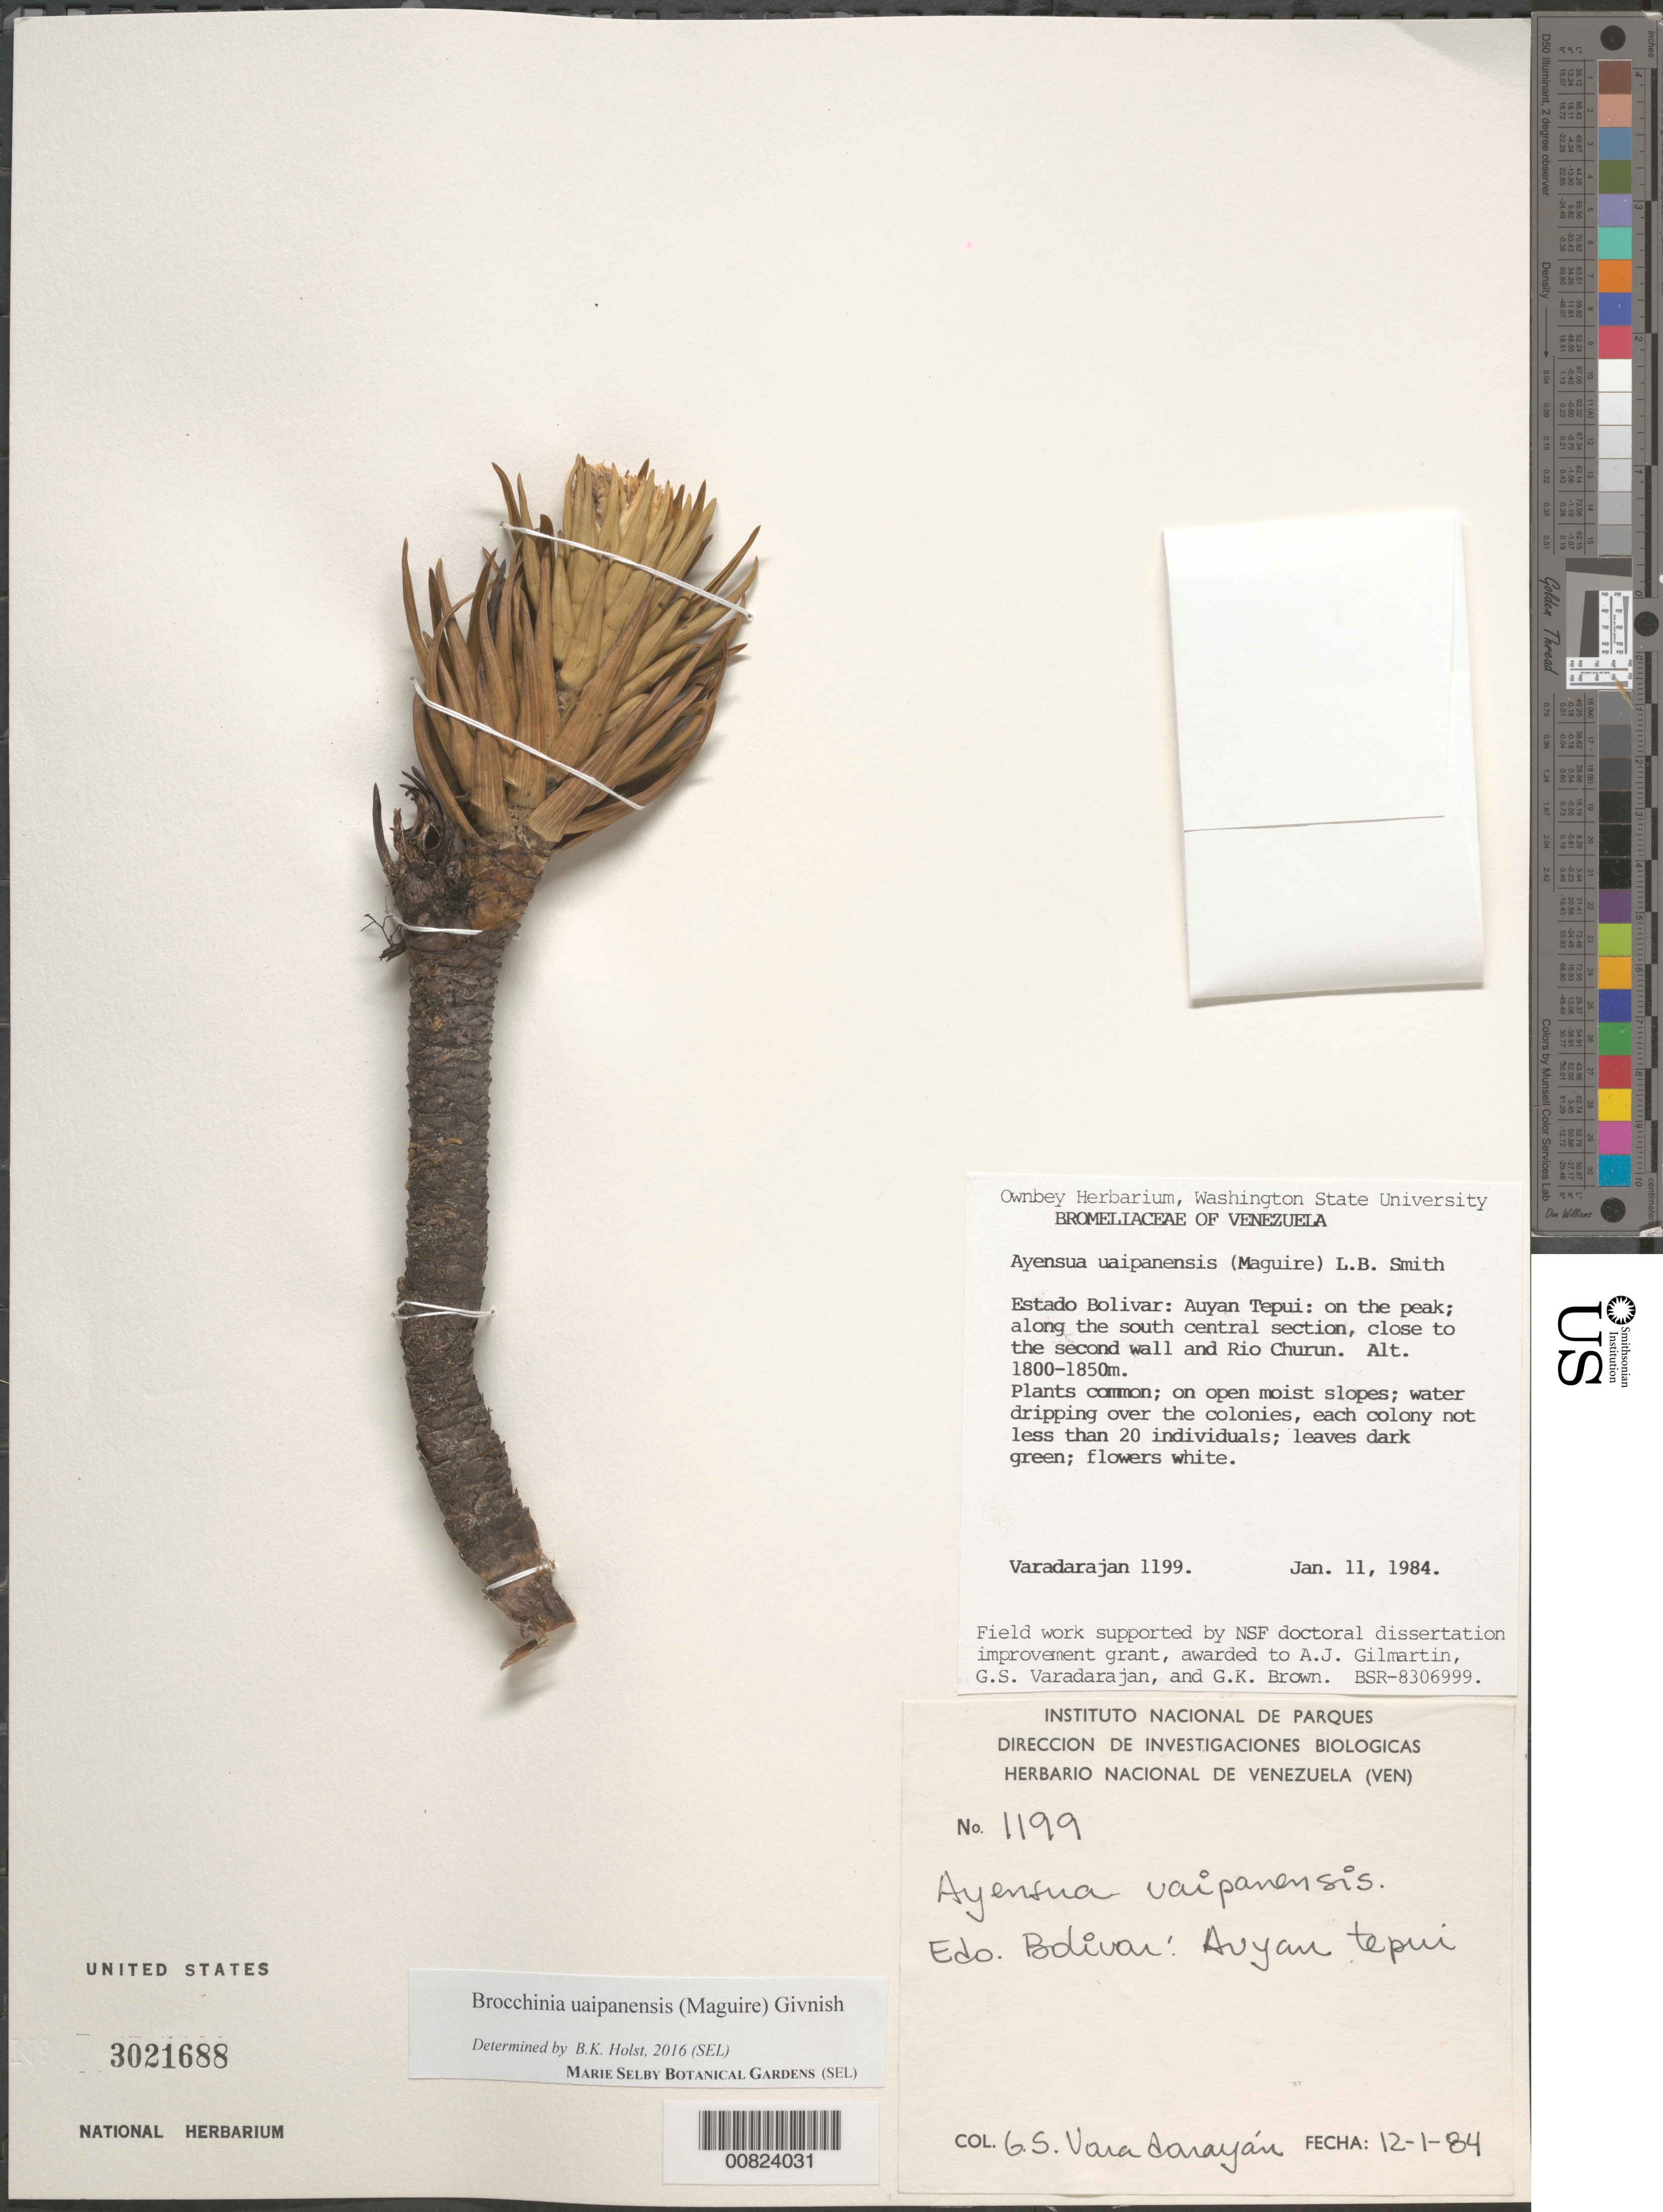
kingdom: Plantae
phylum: Tracheophyta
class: Liliopsida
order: Poales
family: Bromeliaceae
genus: Brocchinia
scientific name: Brocchinia uaipanensis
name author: (Maguire) Givnish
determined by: Holst, Bruce K.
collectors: G. S. Varadarajan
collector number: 1199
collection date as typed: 12-Jan-84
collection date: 1984-01-12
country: Venezuela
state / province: Bolívar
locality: Auyan-tepuí, on the peak, along the south central section of the tepuí, close to the second wall and Río Churún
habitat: Open moist slopes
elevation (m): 1800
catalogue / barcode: US 3021688